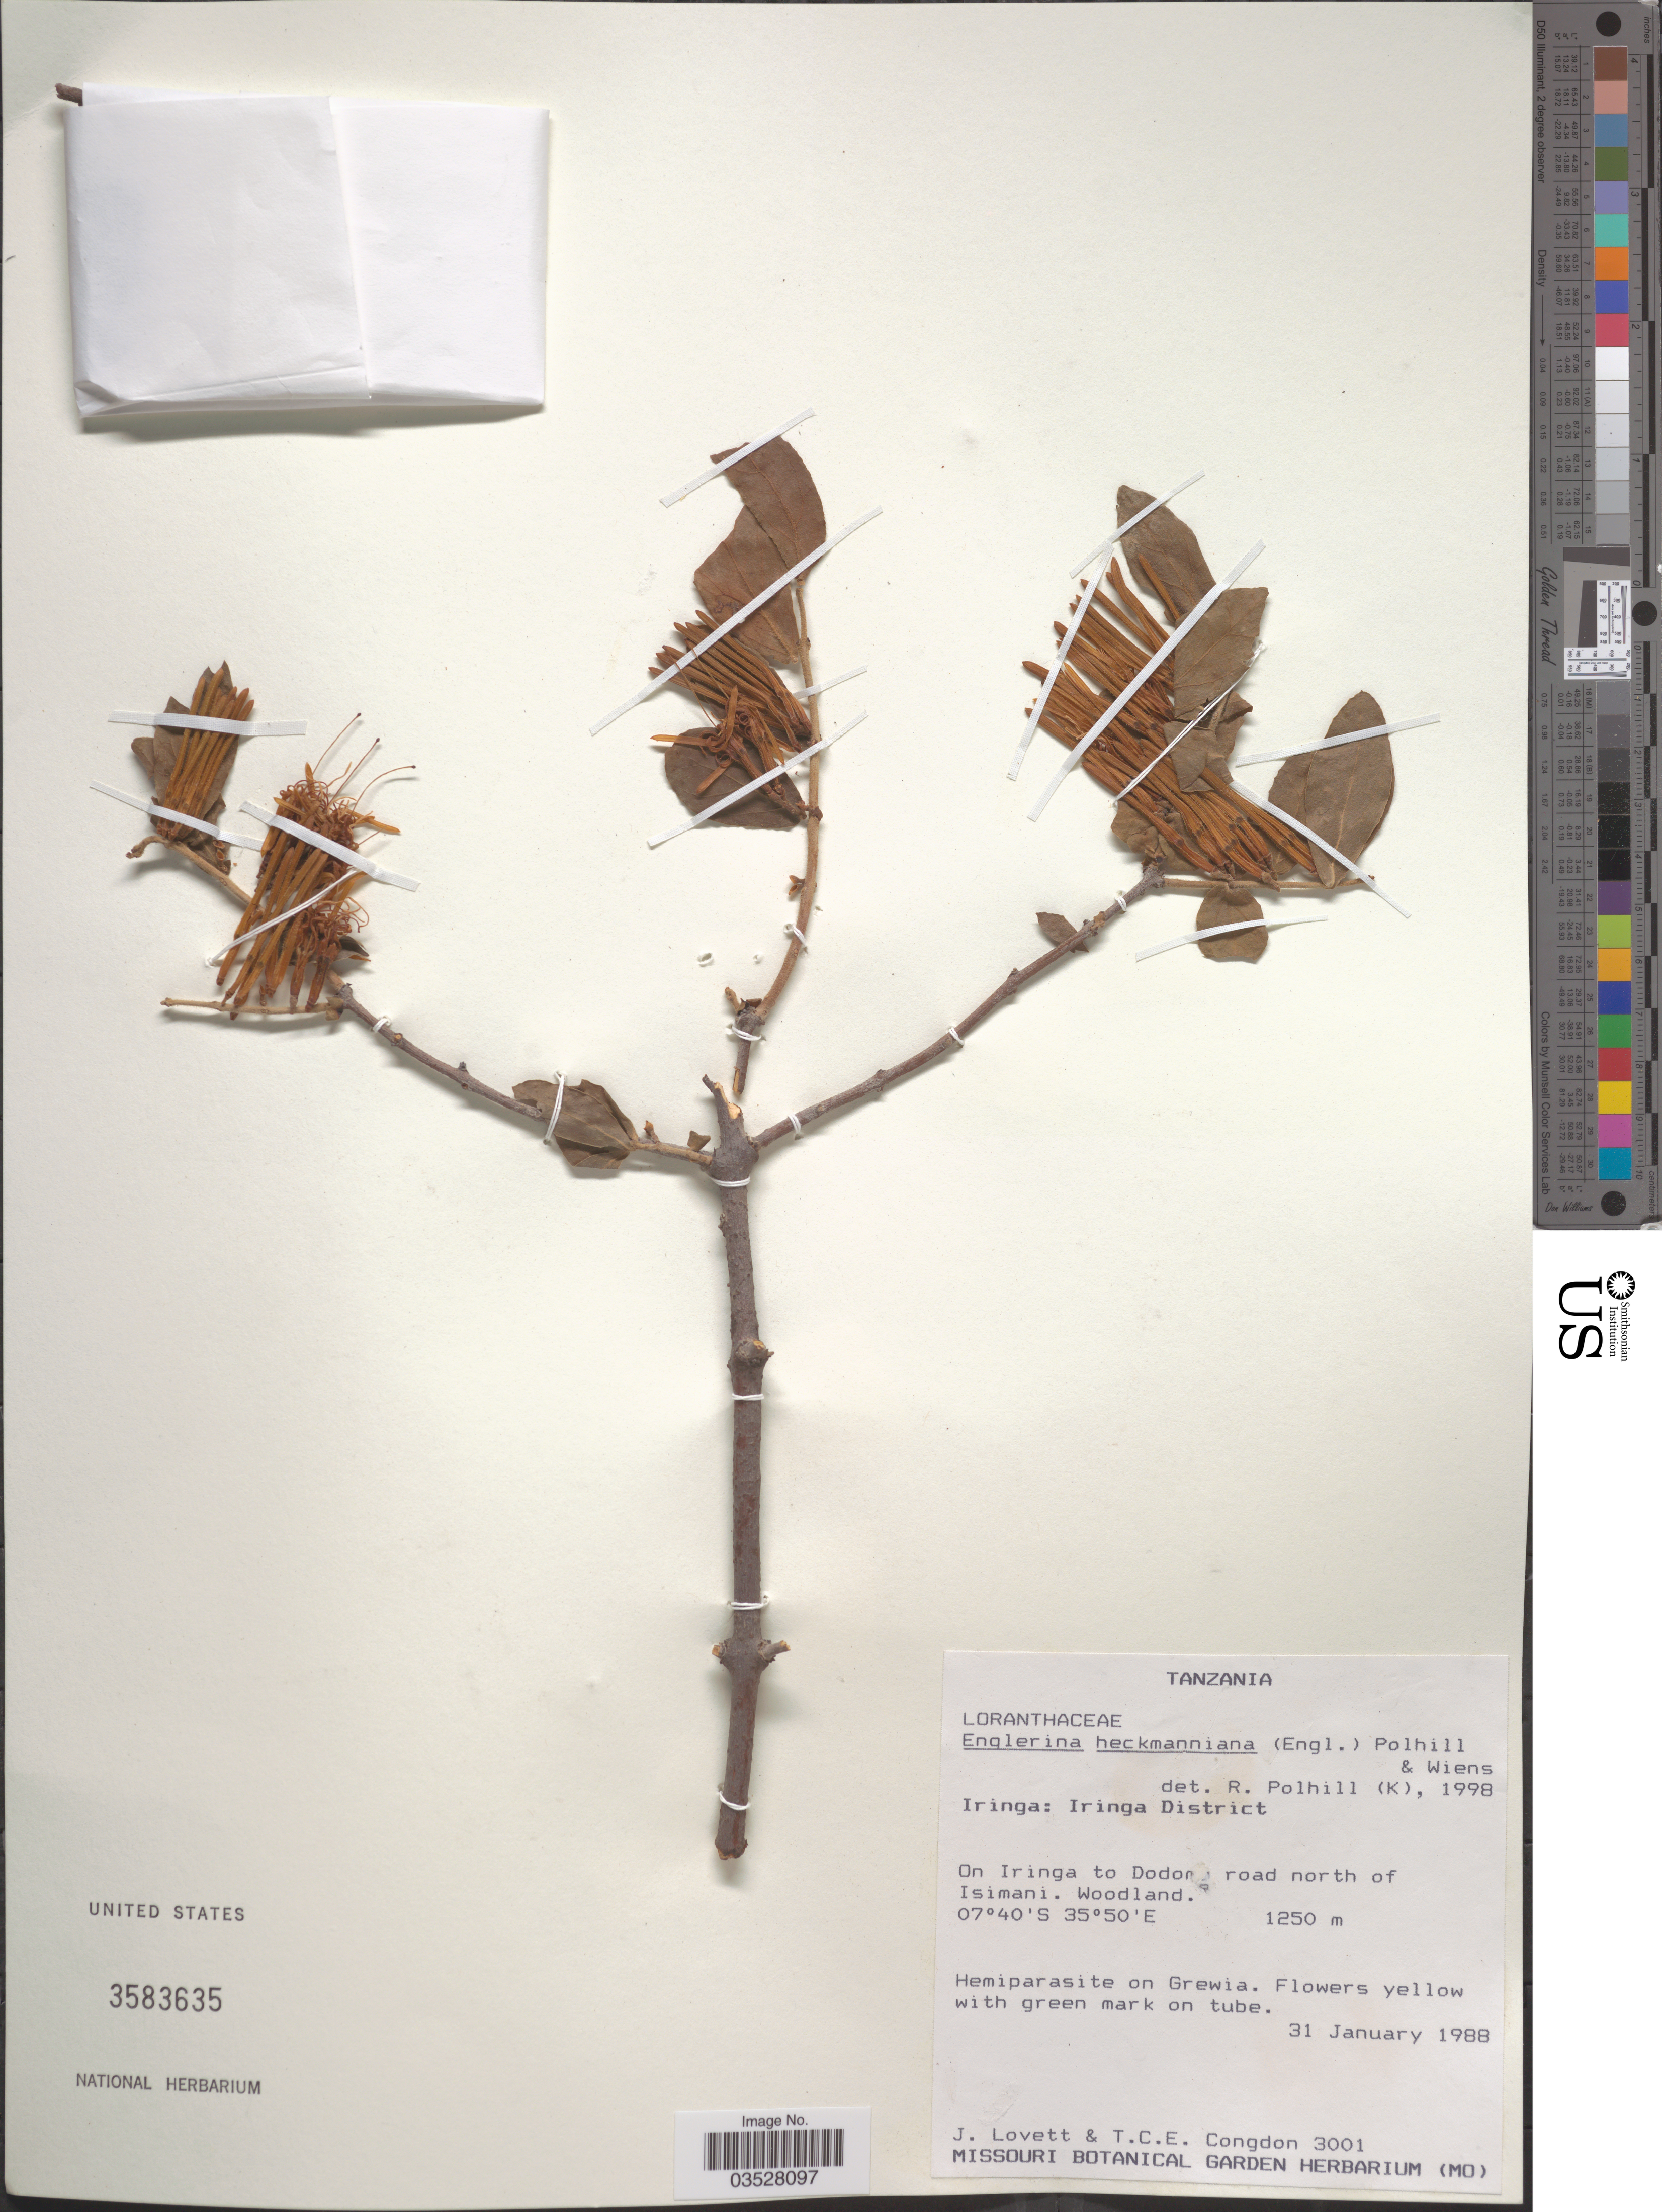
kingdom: Plantae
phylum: Tracheophyta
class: Magnoliopsida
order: Santalales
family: Loranthaceae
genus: Englerina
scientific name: Englerina heckmanniana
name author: (Engl.) Polhill & Wiens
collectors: J. Lovett & T. Congdon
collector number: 3001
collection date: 1988-01-31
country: Tanzania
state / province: Iringa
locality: Iringa District. On Iringa to Dodo [illegible text] road north of Isimani.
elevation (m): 1250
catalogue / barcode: US 3583635